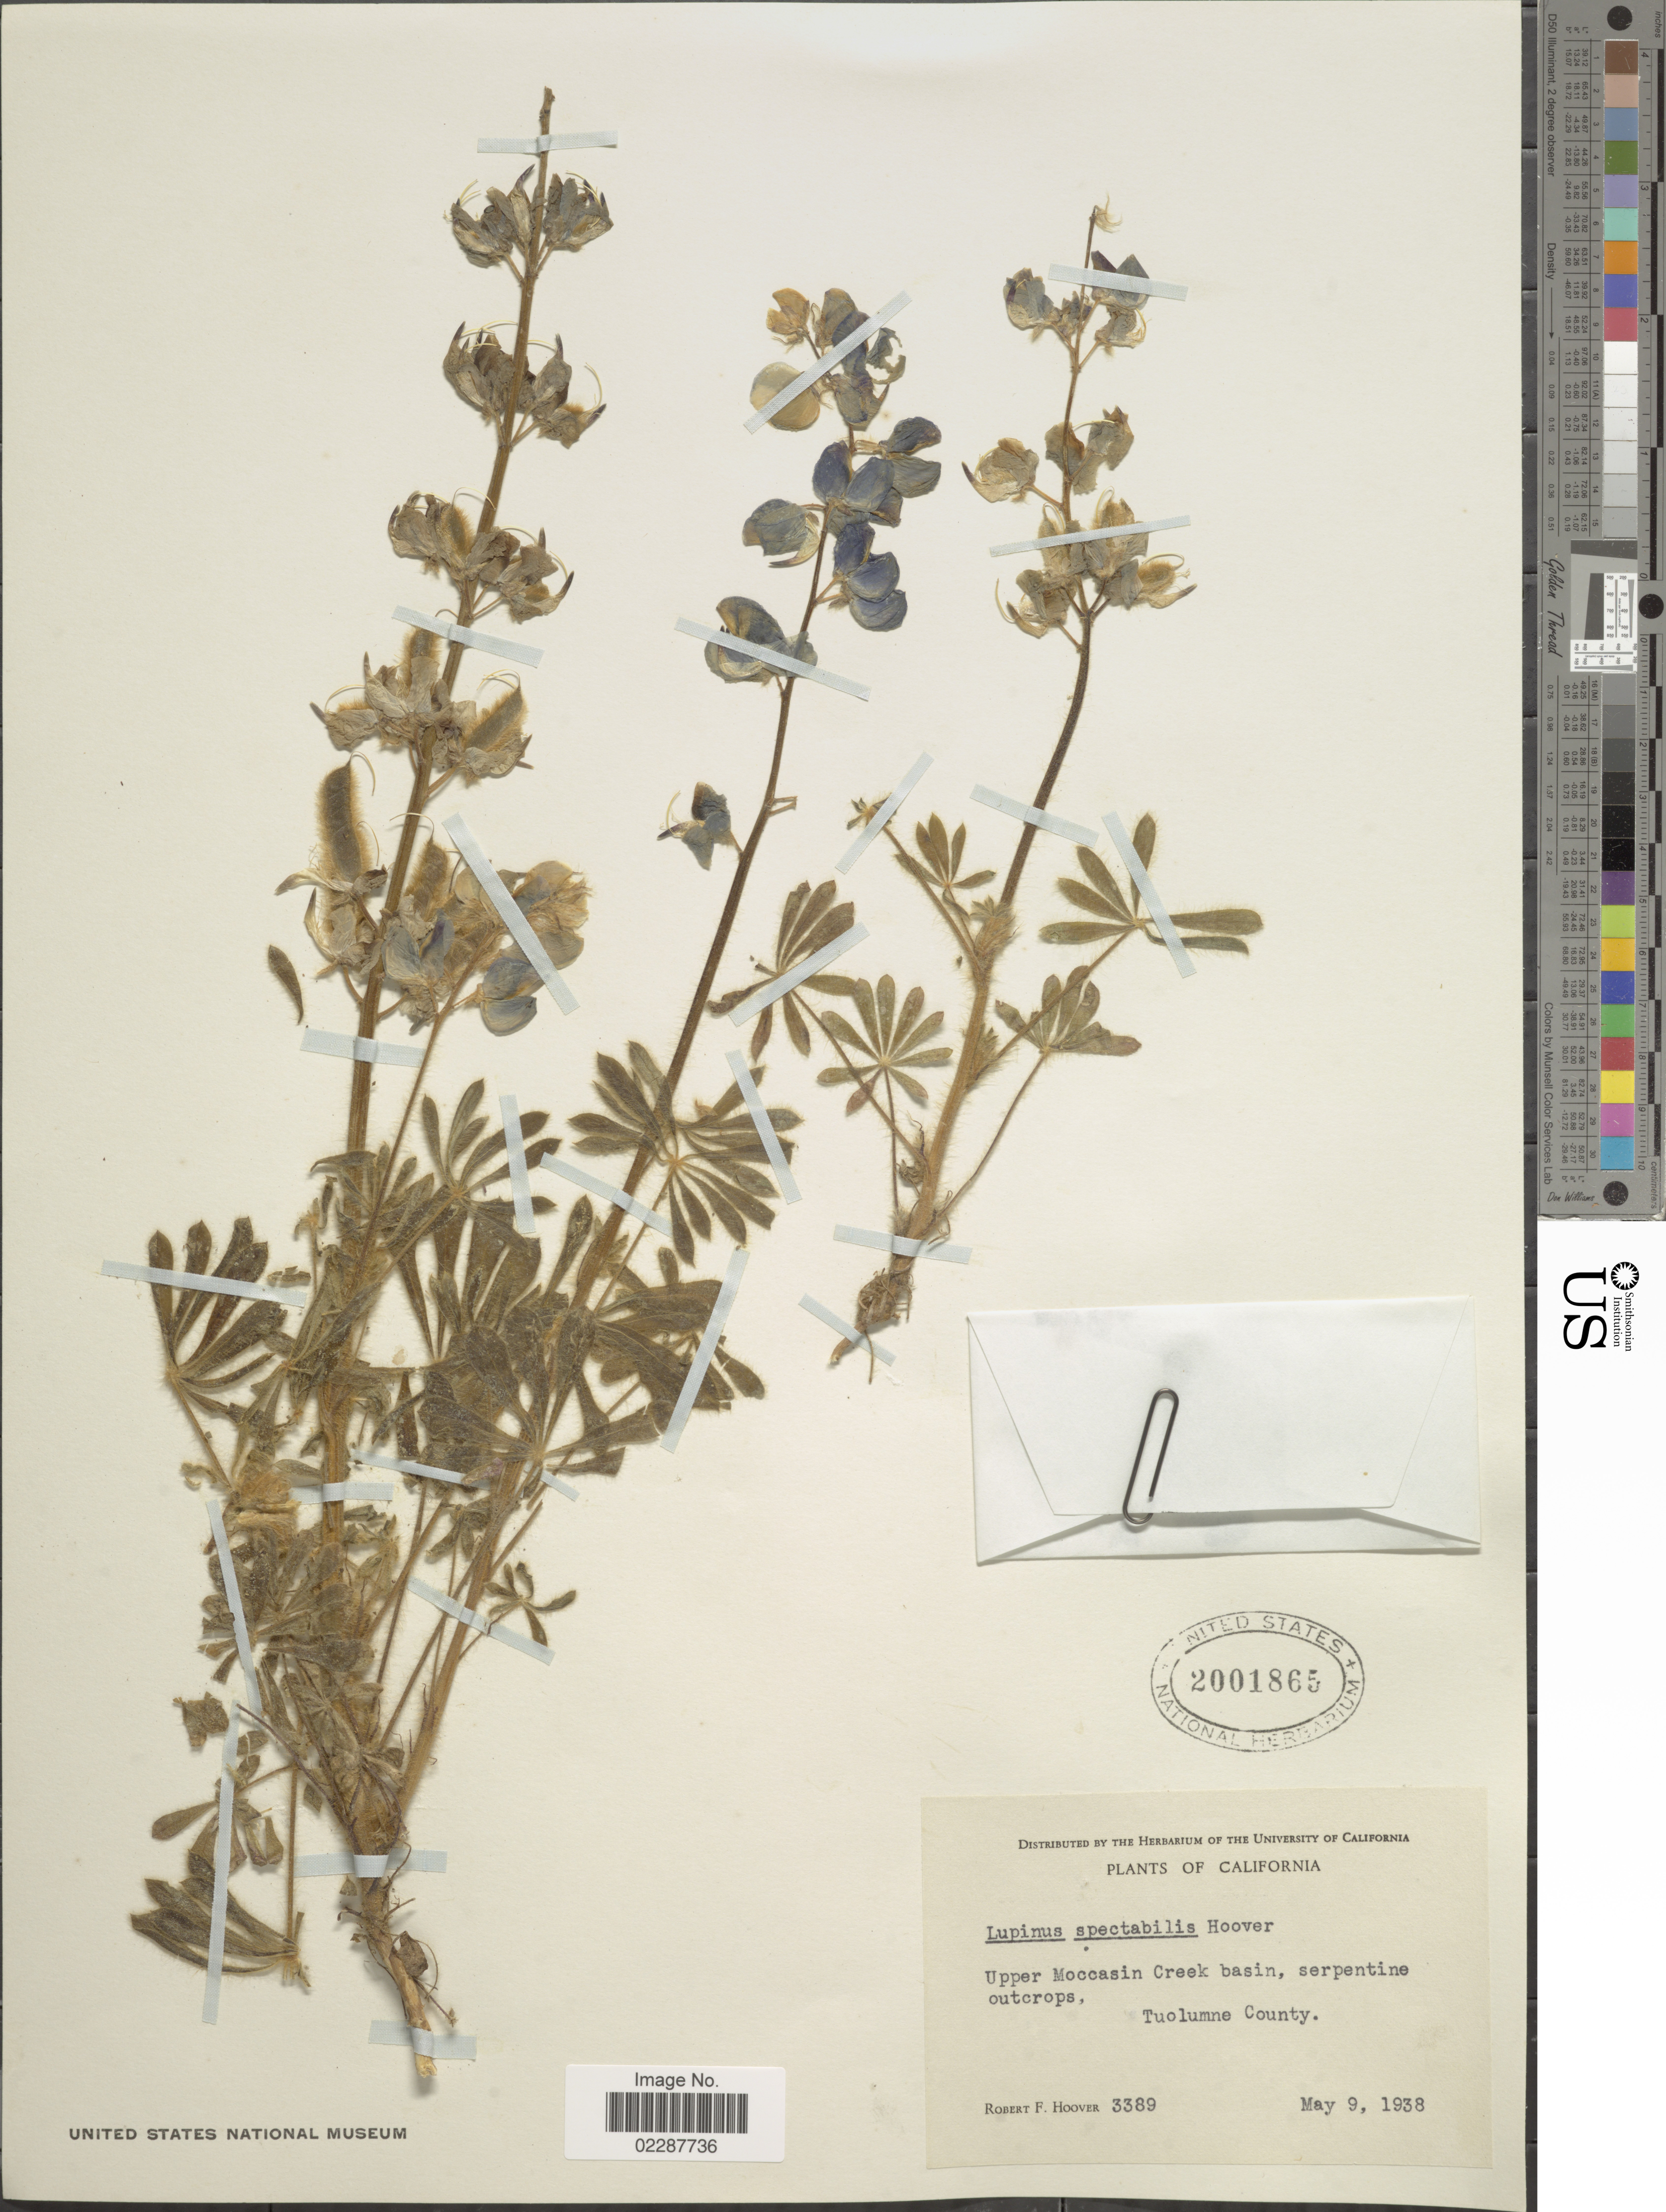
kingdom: Plantae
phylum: Tracheophyta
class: Magnoliopsida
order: Fabales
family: Fabaceae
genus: Lupinus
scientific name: Lupinus spectabilis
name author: Hoover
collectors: R. F. Hoover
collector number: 3389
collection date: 1938-05-09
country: United States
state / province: California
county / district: Tuolumne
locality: Upper Moccasin Creek basin, serpentine outcrops, Tuolumne County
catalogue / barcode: US 2001865